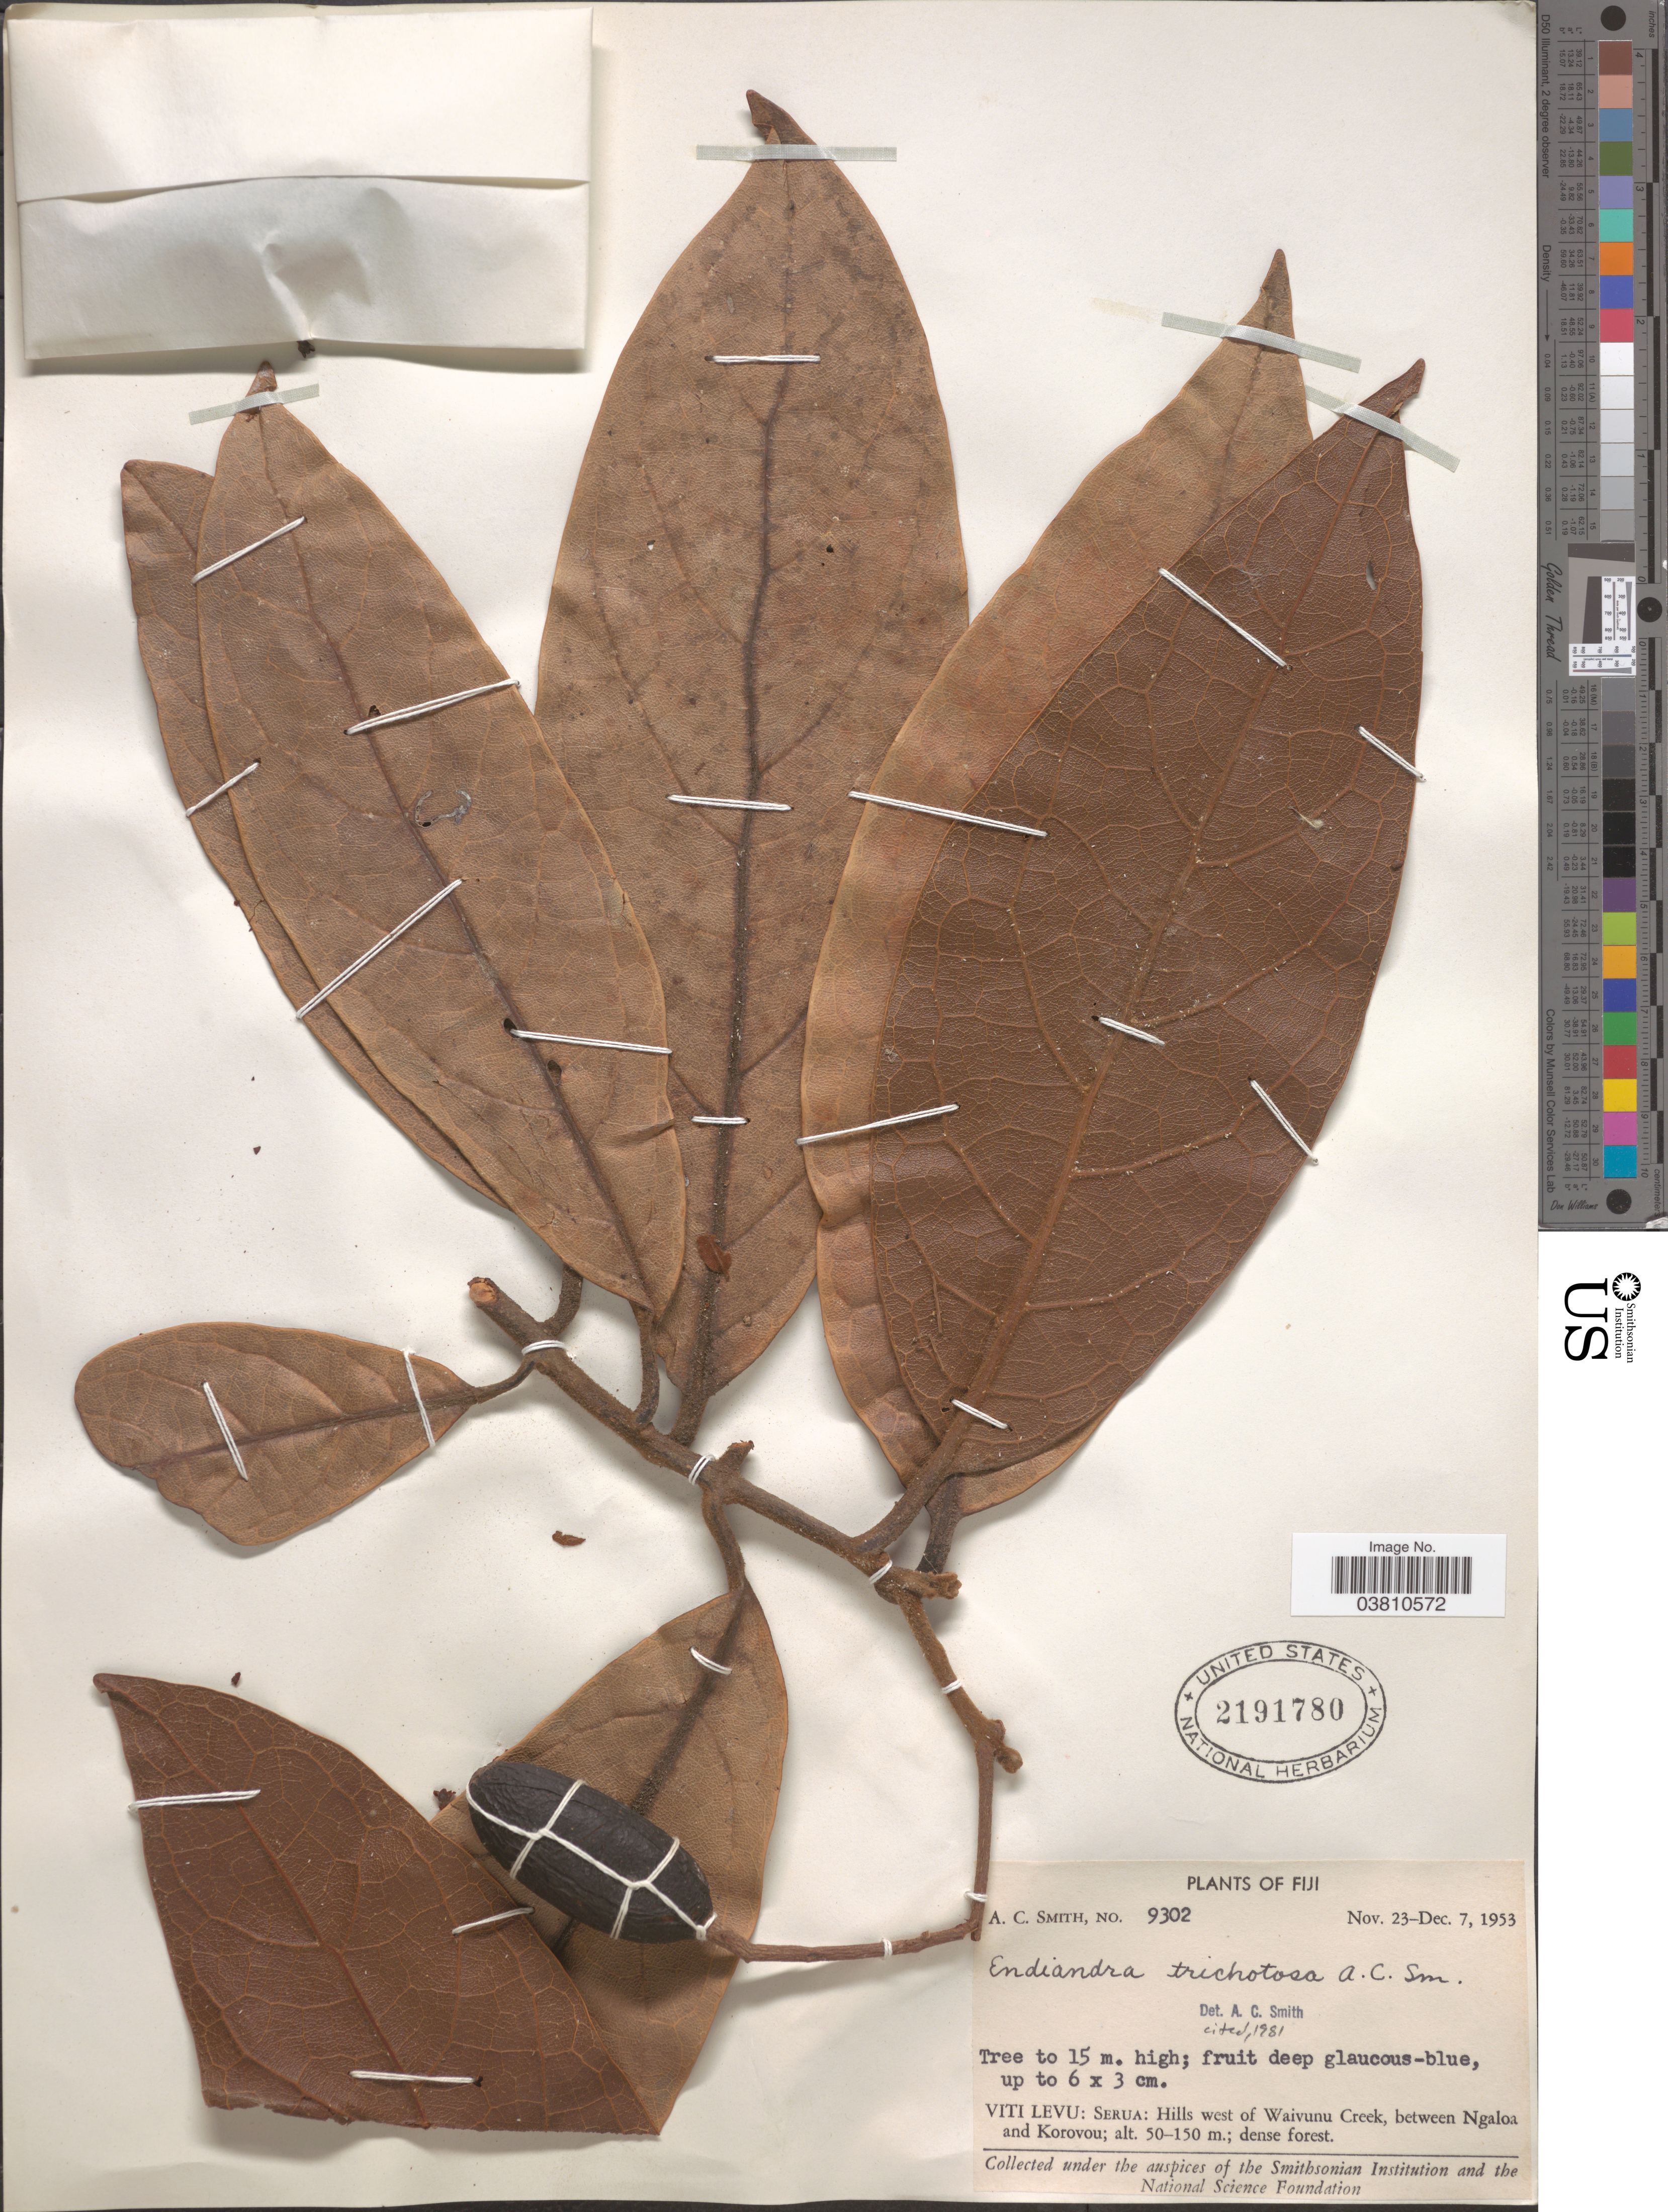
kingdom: Plantae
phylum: Tracheophyta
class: Magnoliopsida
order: Laurales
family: Lauraceae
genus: Endiandra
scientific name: Endiandra trichotosa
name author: A.C. Sm.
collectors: A. C. Smith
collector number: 9302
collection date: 1953-11-23/1953-12-07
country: Fiji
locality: Viti Levu: Serua: Hills west of Waivunu Creek, between Ngaloa and Korovou.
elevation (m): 50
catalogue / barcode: US 2191780